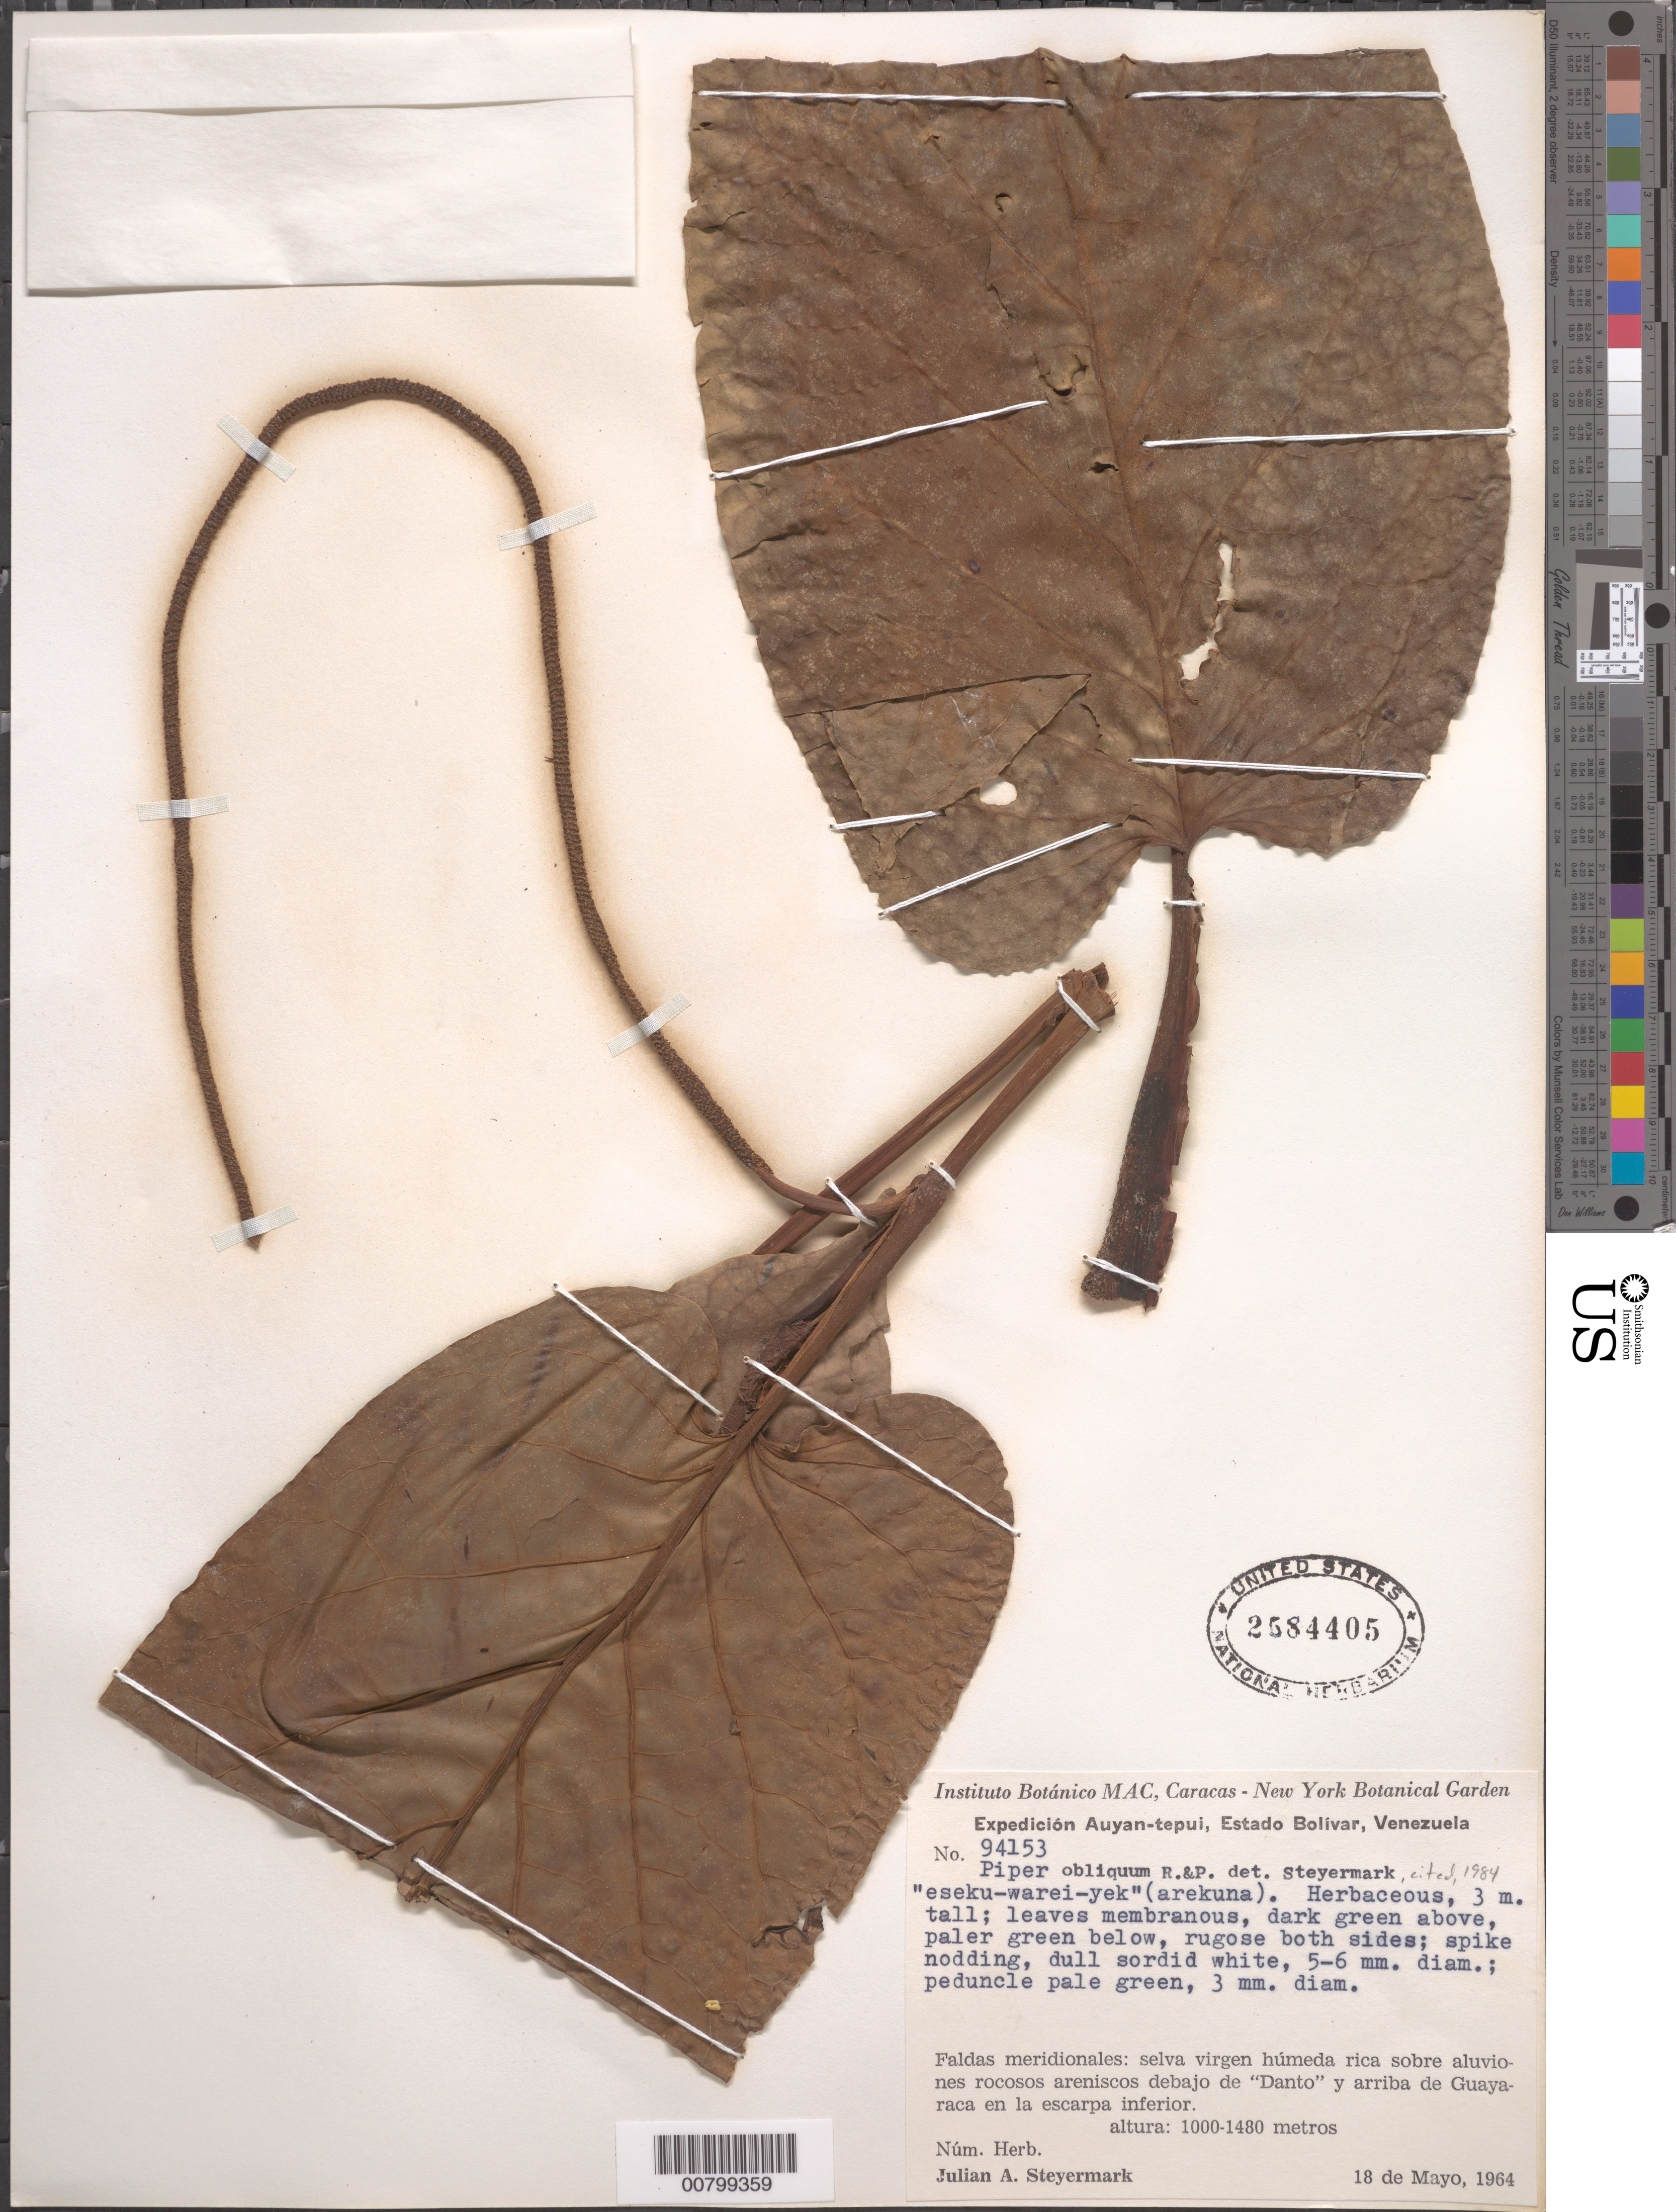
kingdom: Plantae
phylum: Tracheophyta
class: Magnoliopsida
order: Piperales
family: Piperaceae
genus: Piper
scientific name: Piper obliquum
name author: Ruiz & Pav.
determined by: Steyermark, Julian A., (VEN)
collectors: J. Steyermark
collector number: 94153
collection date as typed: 18-May-64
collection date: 1964-05-18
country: Venezuela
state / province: Bolívar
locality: Auyan-tepuí, debajo de "Danto" y arriba Guayaraca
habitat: Selva virgen húmeda rica sobre aluviones rocosos areniscos; en la escarpa inferior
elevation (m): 1000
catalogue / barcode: US 2584405